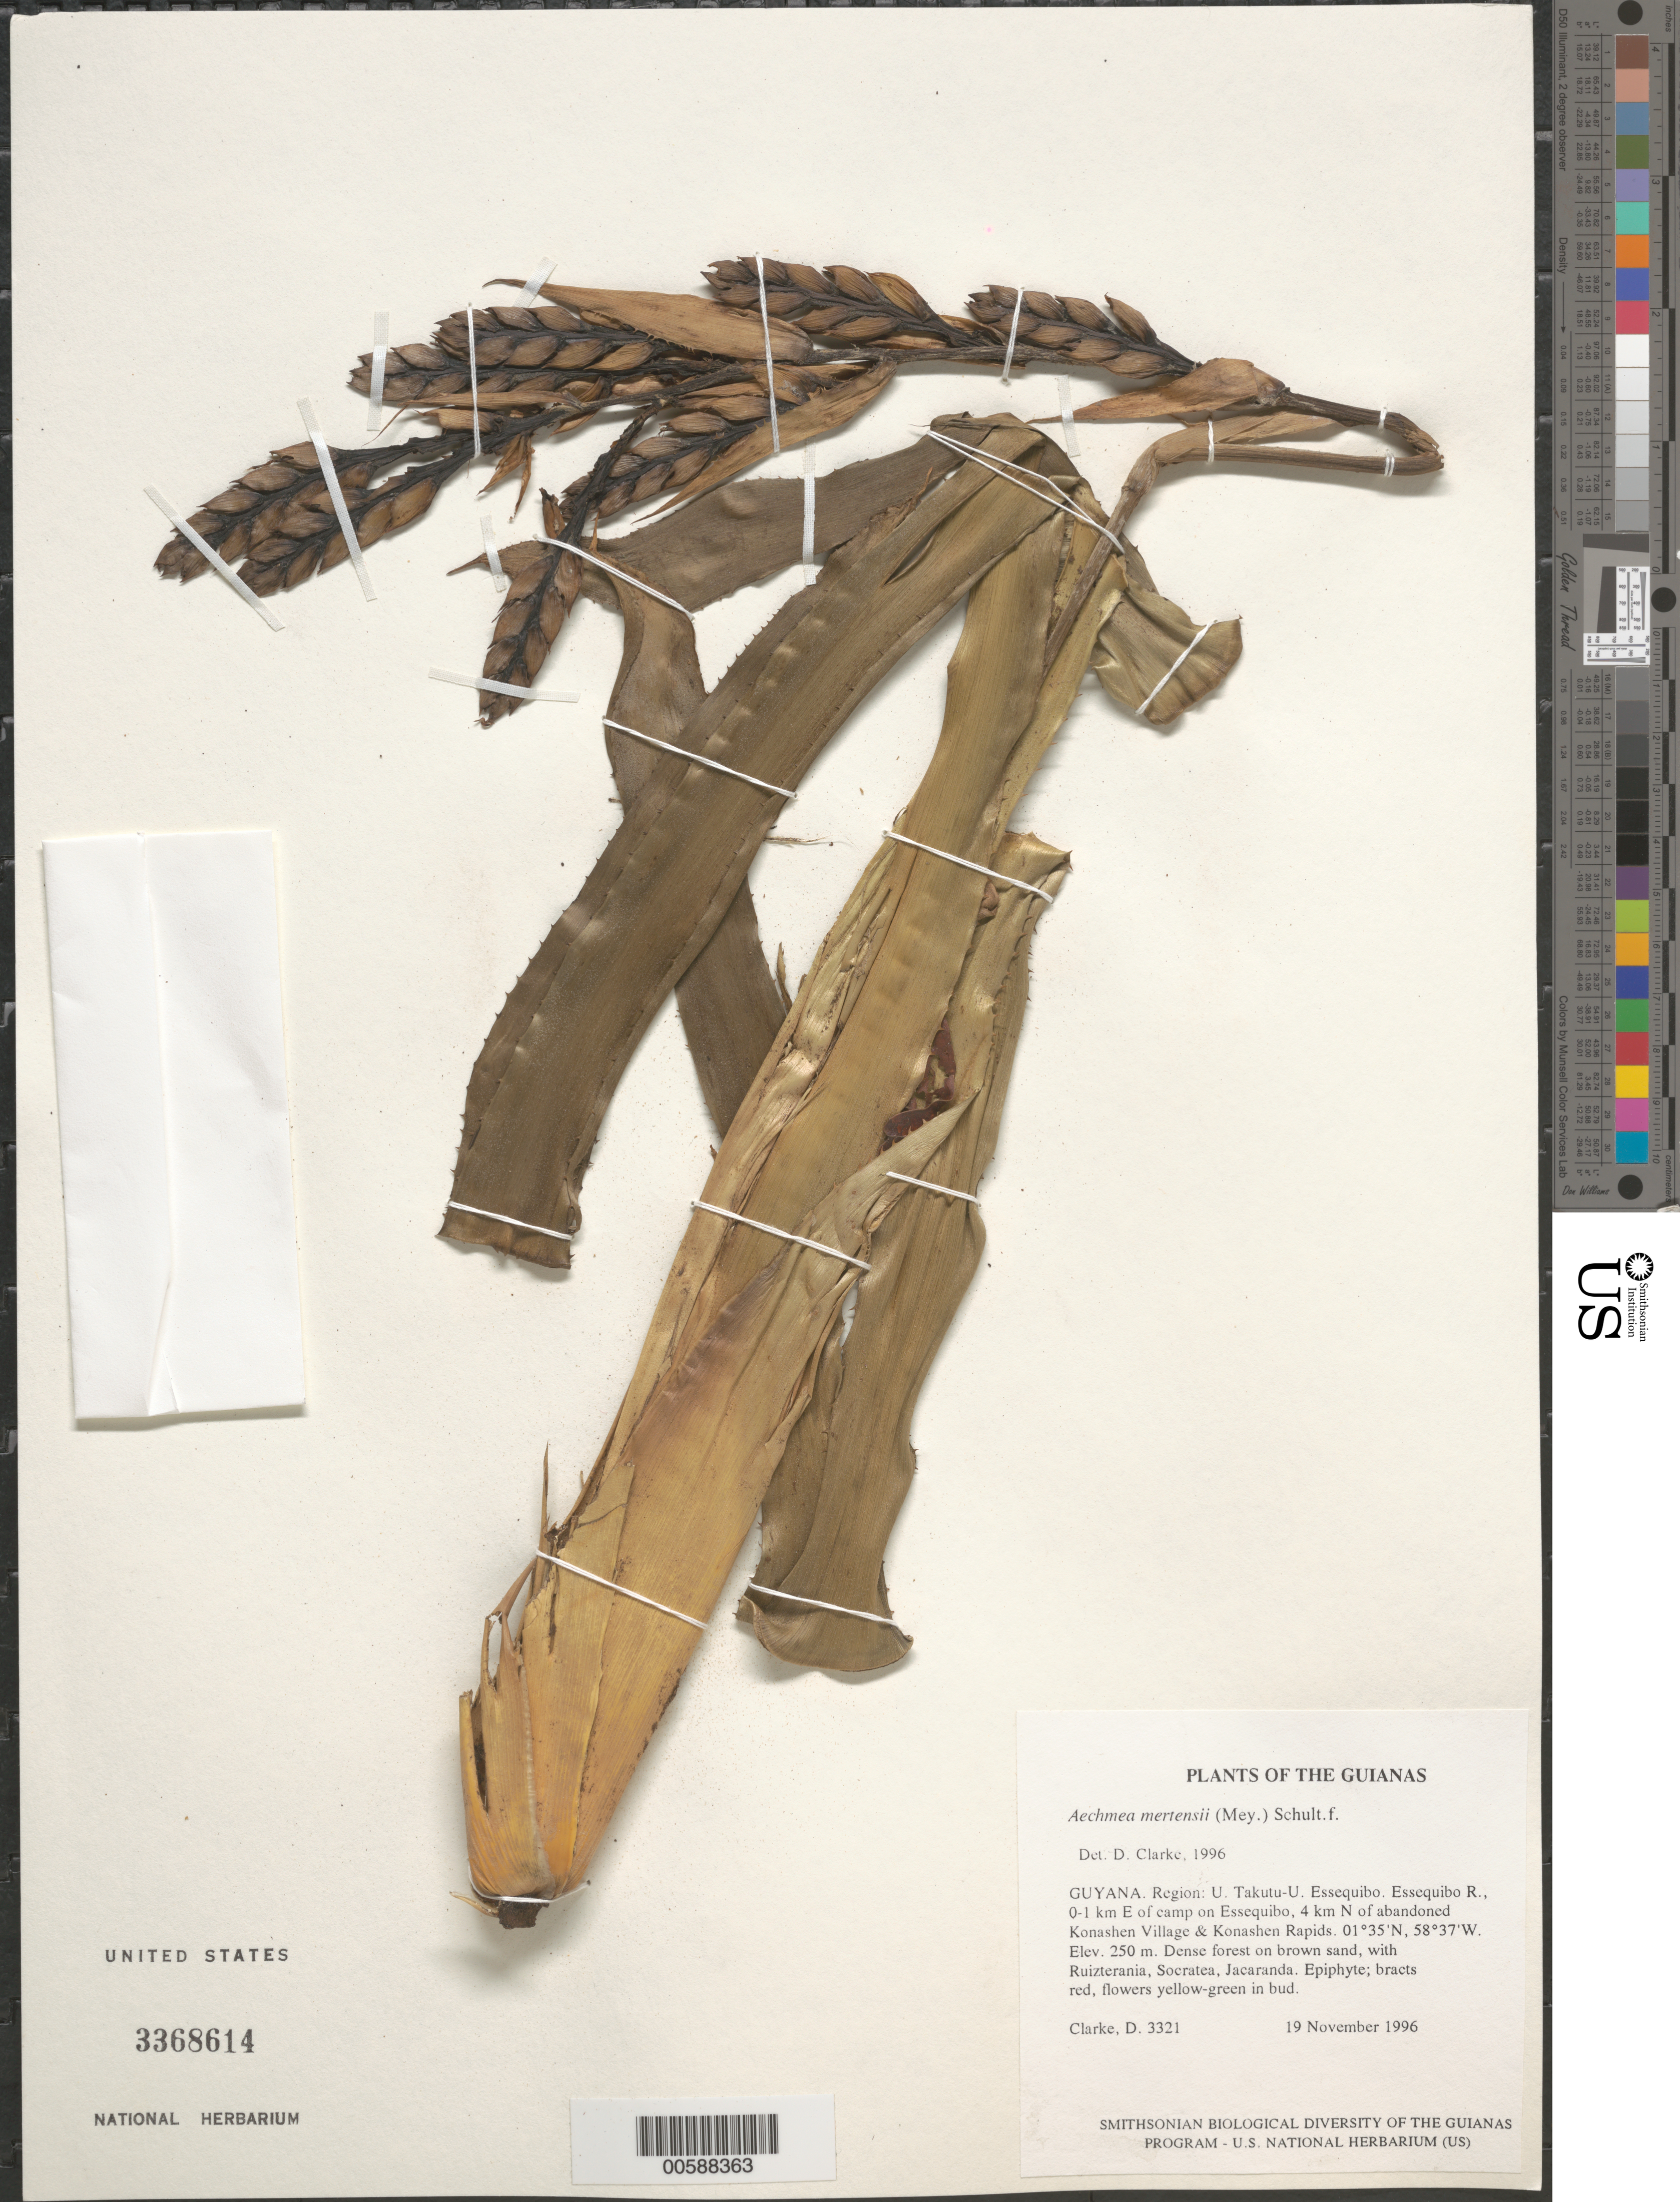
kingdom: Plantae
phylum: Tracheophyta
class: Liliopsida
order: Poales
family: Bromeliaceae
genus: Aechmea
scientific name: Aechmea mertensii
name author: (G. Mey.) Schult. & Schult. f.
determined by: Clarke, H. D., University of North Carolina (Asheville)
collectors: H. D. Clarke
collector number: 3321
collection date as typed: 19 November 1996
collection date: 1996-11-19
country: Guyana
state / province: U. Takutu-U. Essequibo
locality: Essequibo R., 0-1 km E of camp on Essequibo, 4 km N of abandoned Konashen Village & Konashen Rapids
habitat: Dense forest on brown sand, with Ruizterania, Socratea, Jacaranda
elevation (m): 250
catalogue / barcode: US 3368614